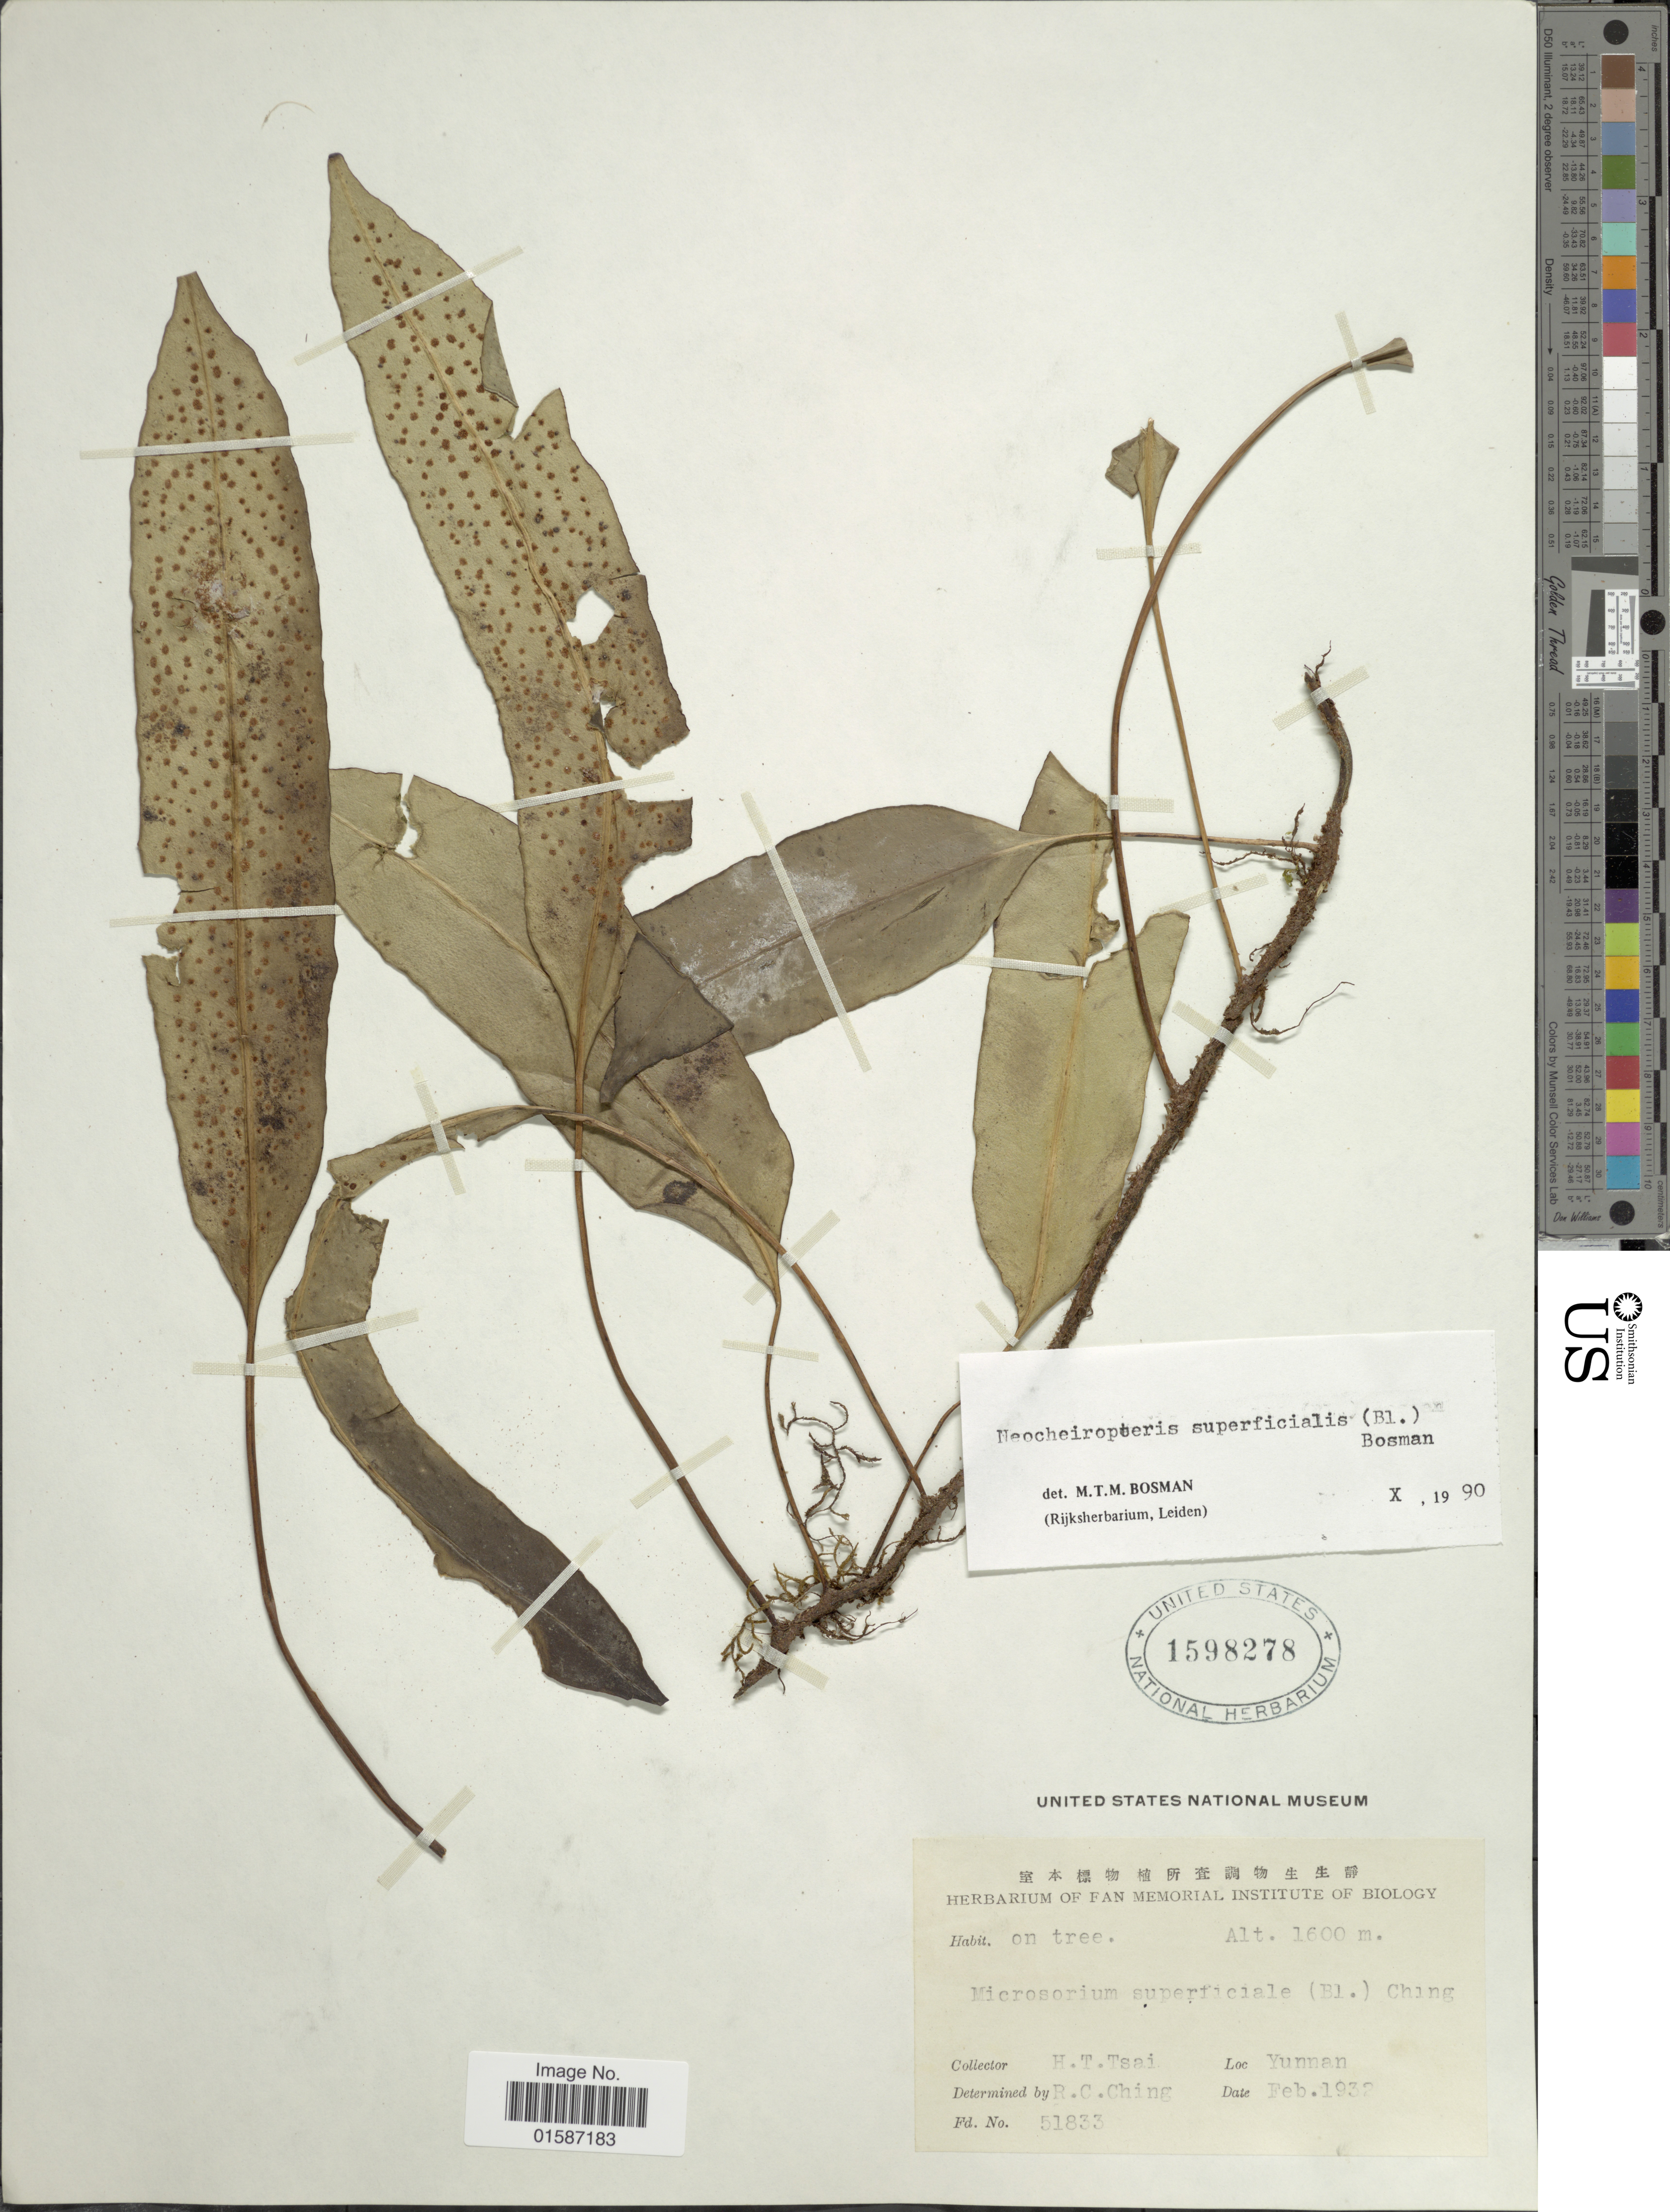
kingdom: Plantae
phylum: Tracheophyta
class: Polypodiopsida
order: Polypodiales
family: Polypodiaceae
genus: Lepidomicrosorium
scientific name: Lepidomicrosorium superficiale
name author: (Blume) Li S. Wang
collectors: H. Tsai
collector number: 51833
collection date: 1932-02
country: China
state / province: Yunnan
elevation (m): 1600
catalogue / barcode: US 1598278